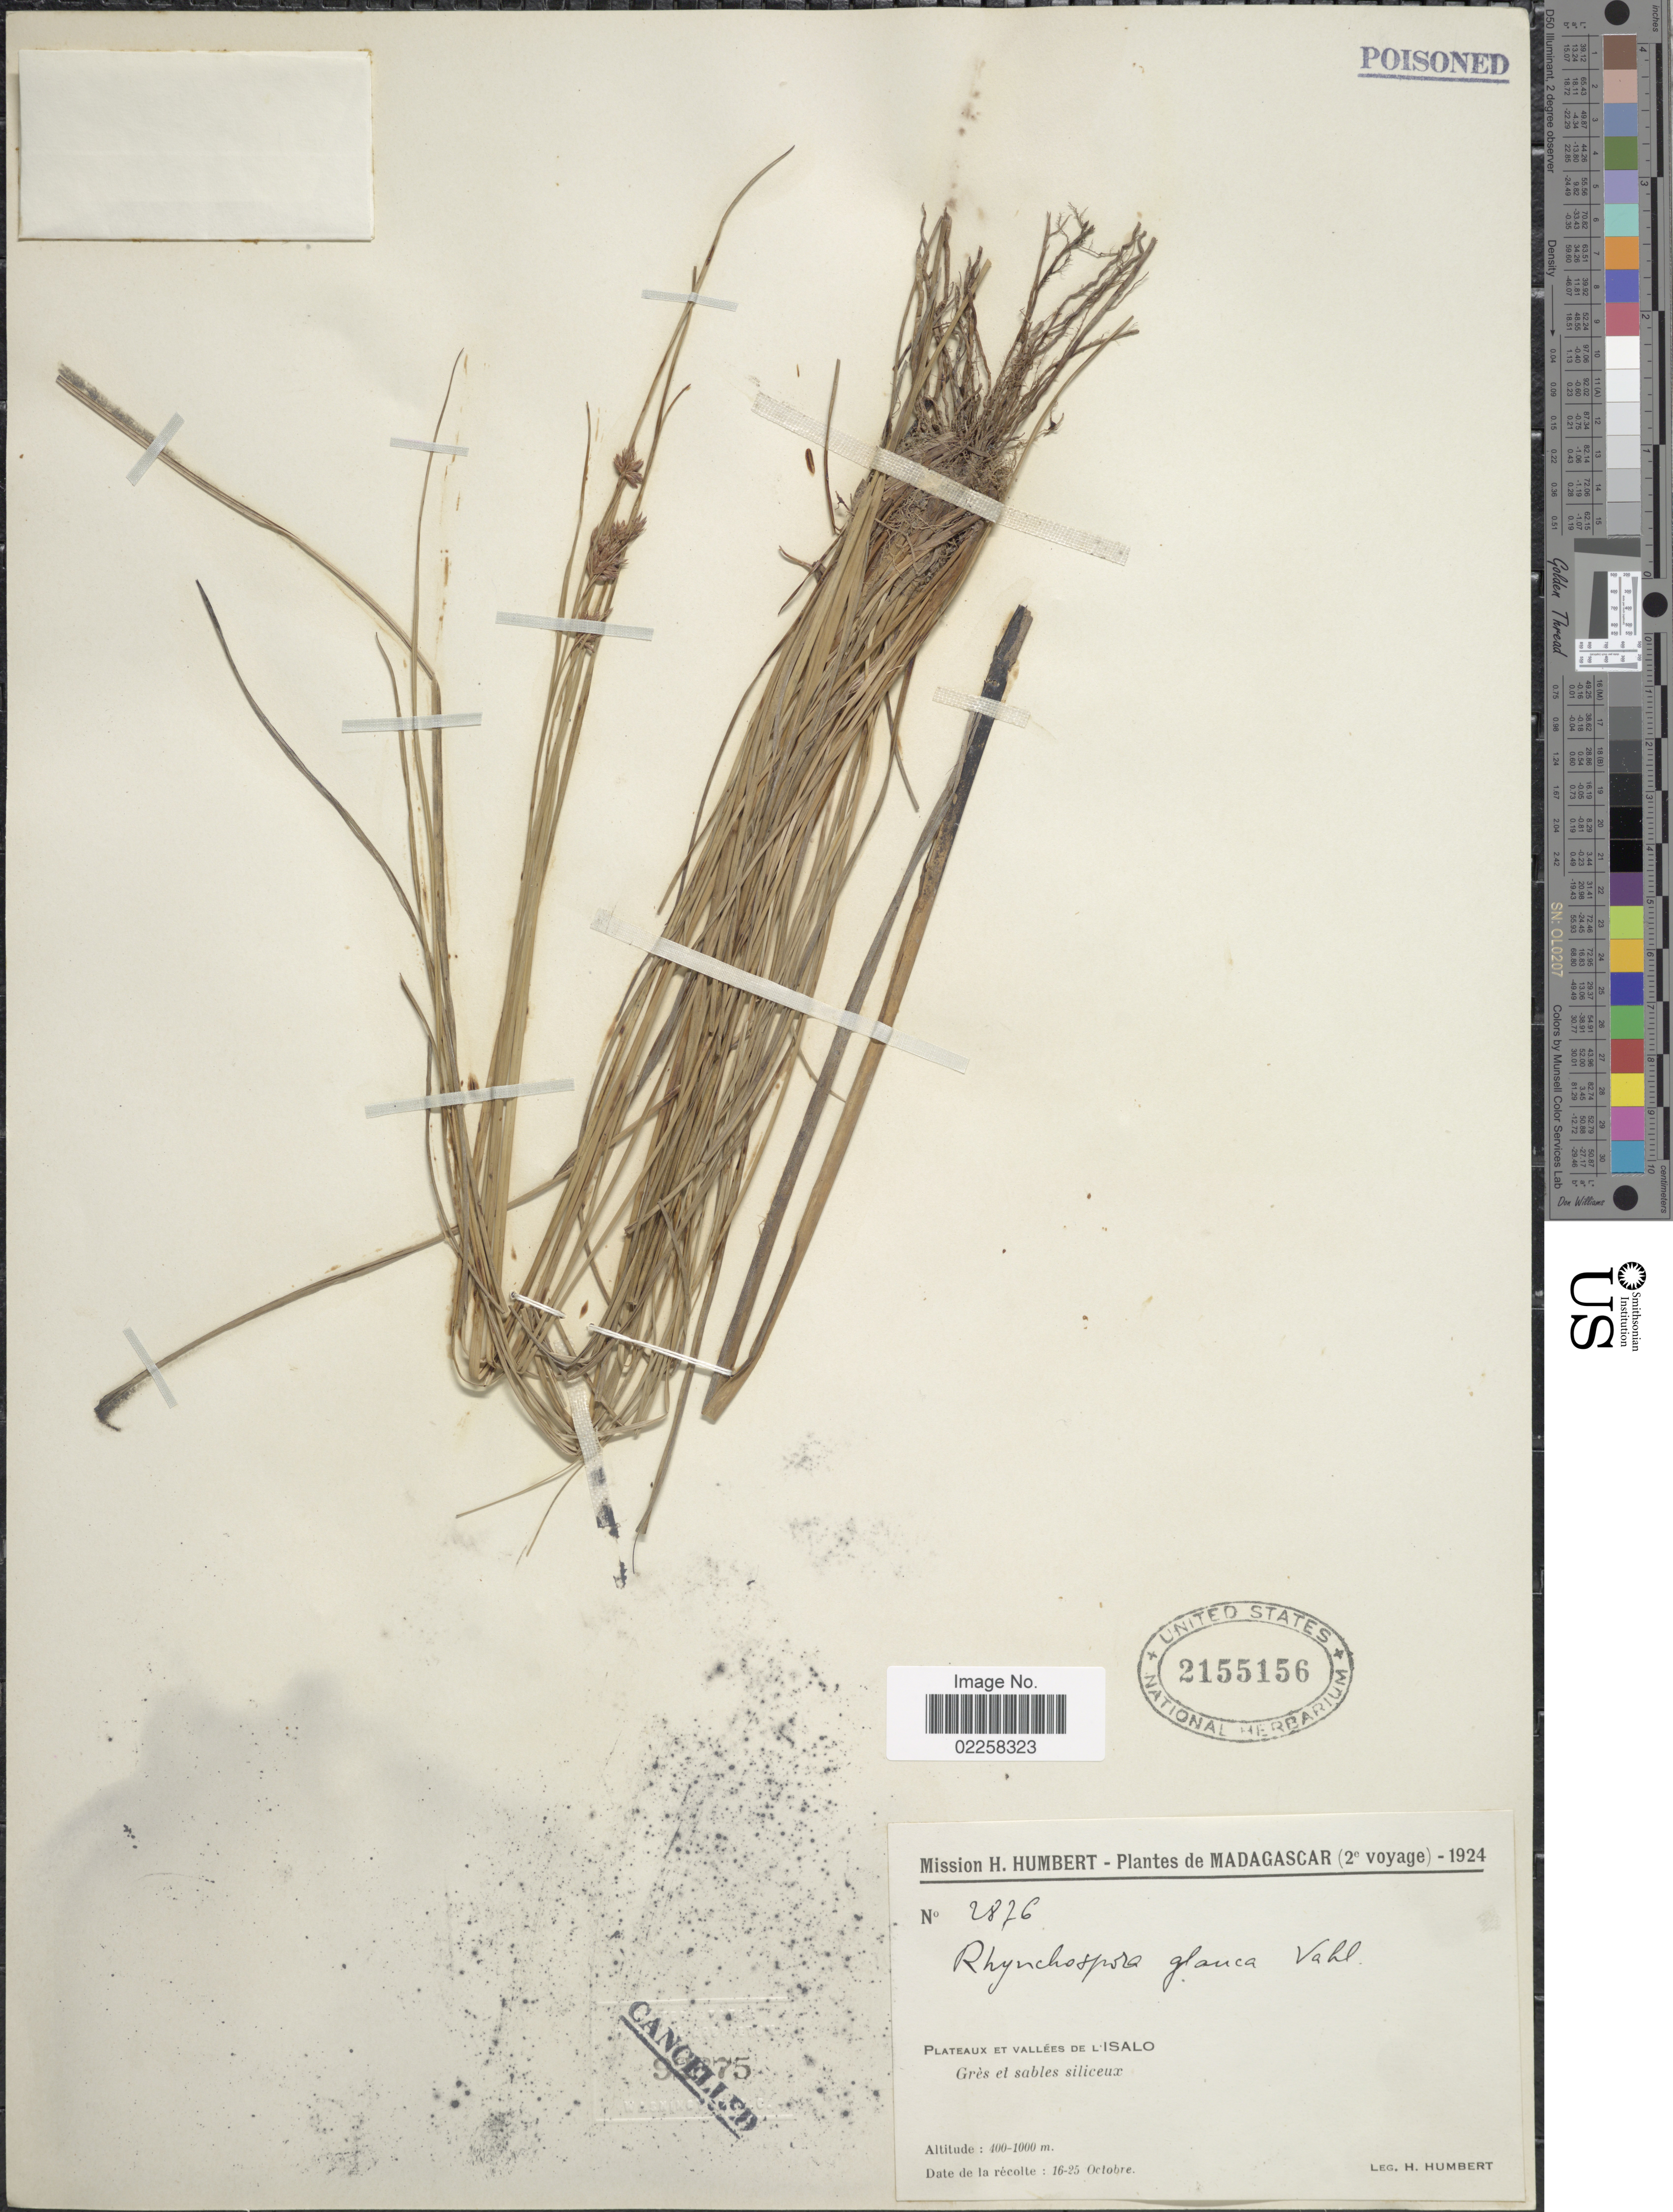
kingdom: Plantae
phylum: Tracheophyta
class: Liliopsida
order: Poales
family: Cyperaceae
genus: Rhynchospora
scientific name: Rhynchospora rugosa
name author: (Vahl) Gale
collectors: H. Humbert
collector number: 2876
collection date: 1924-10-16/1924-10-25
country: Madagascar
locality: Plateaux et vallees de L'Isalo, Gres et sables siliceux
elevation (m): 400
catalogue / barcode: US 2155156